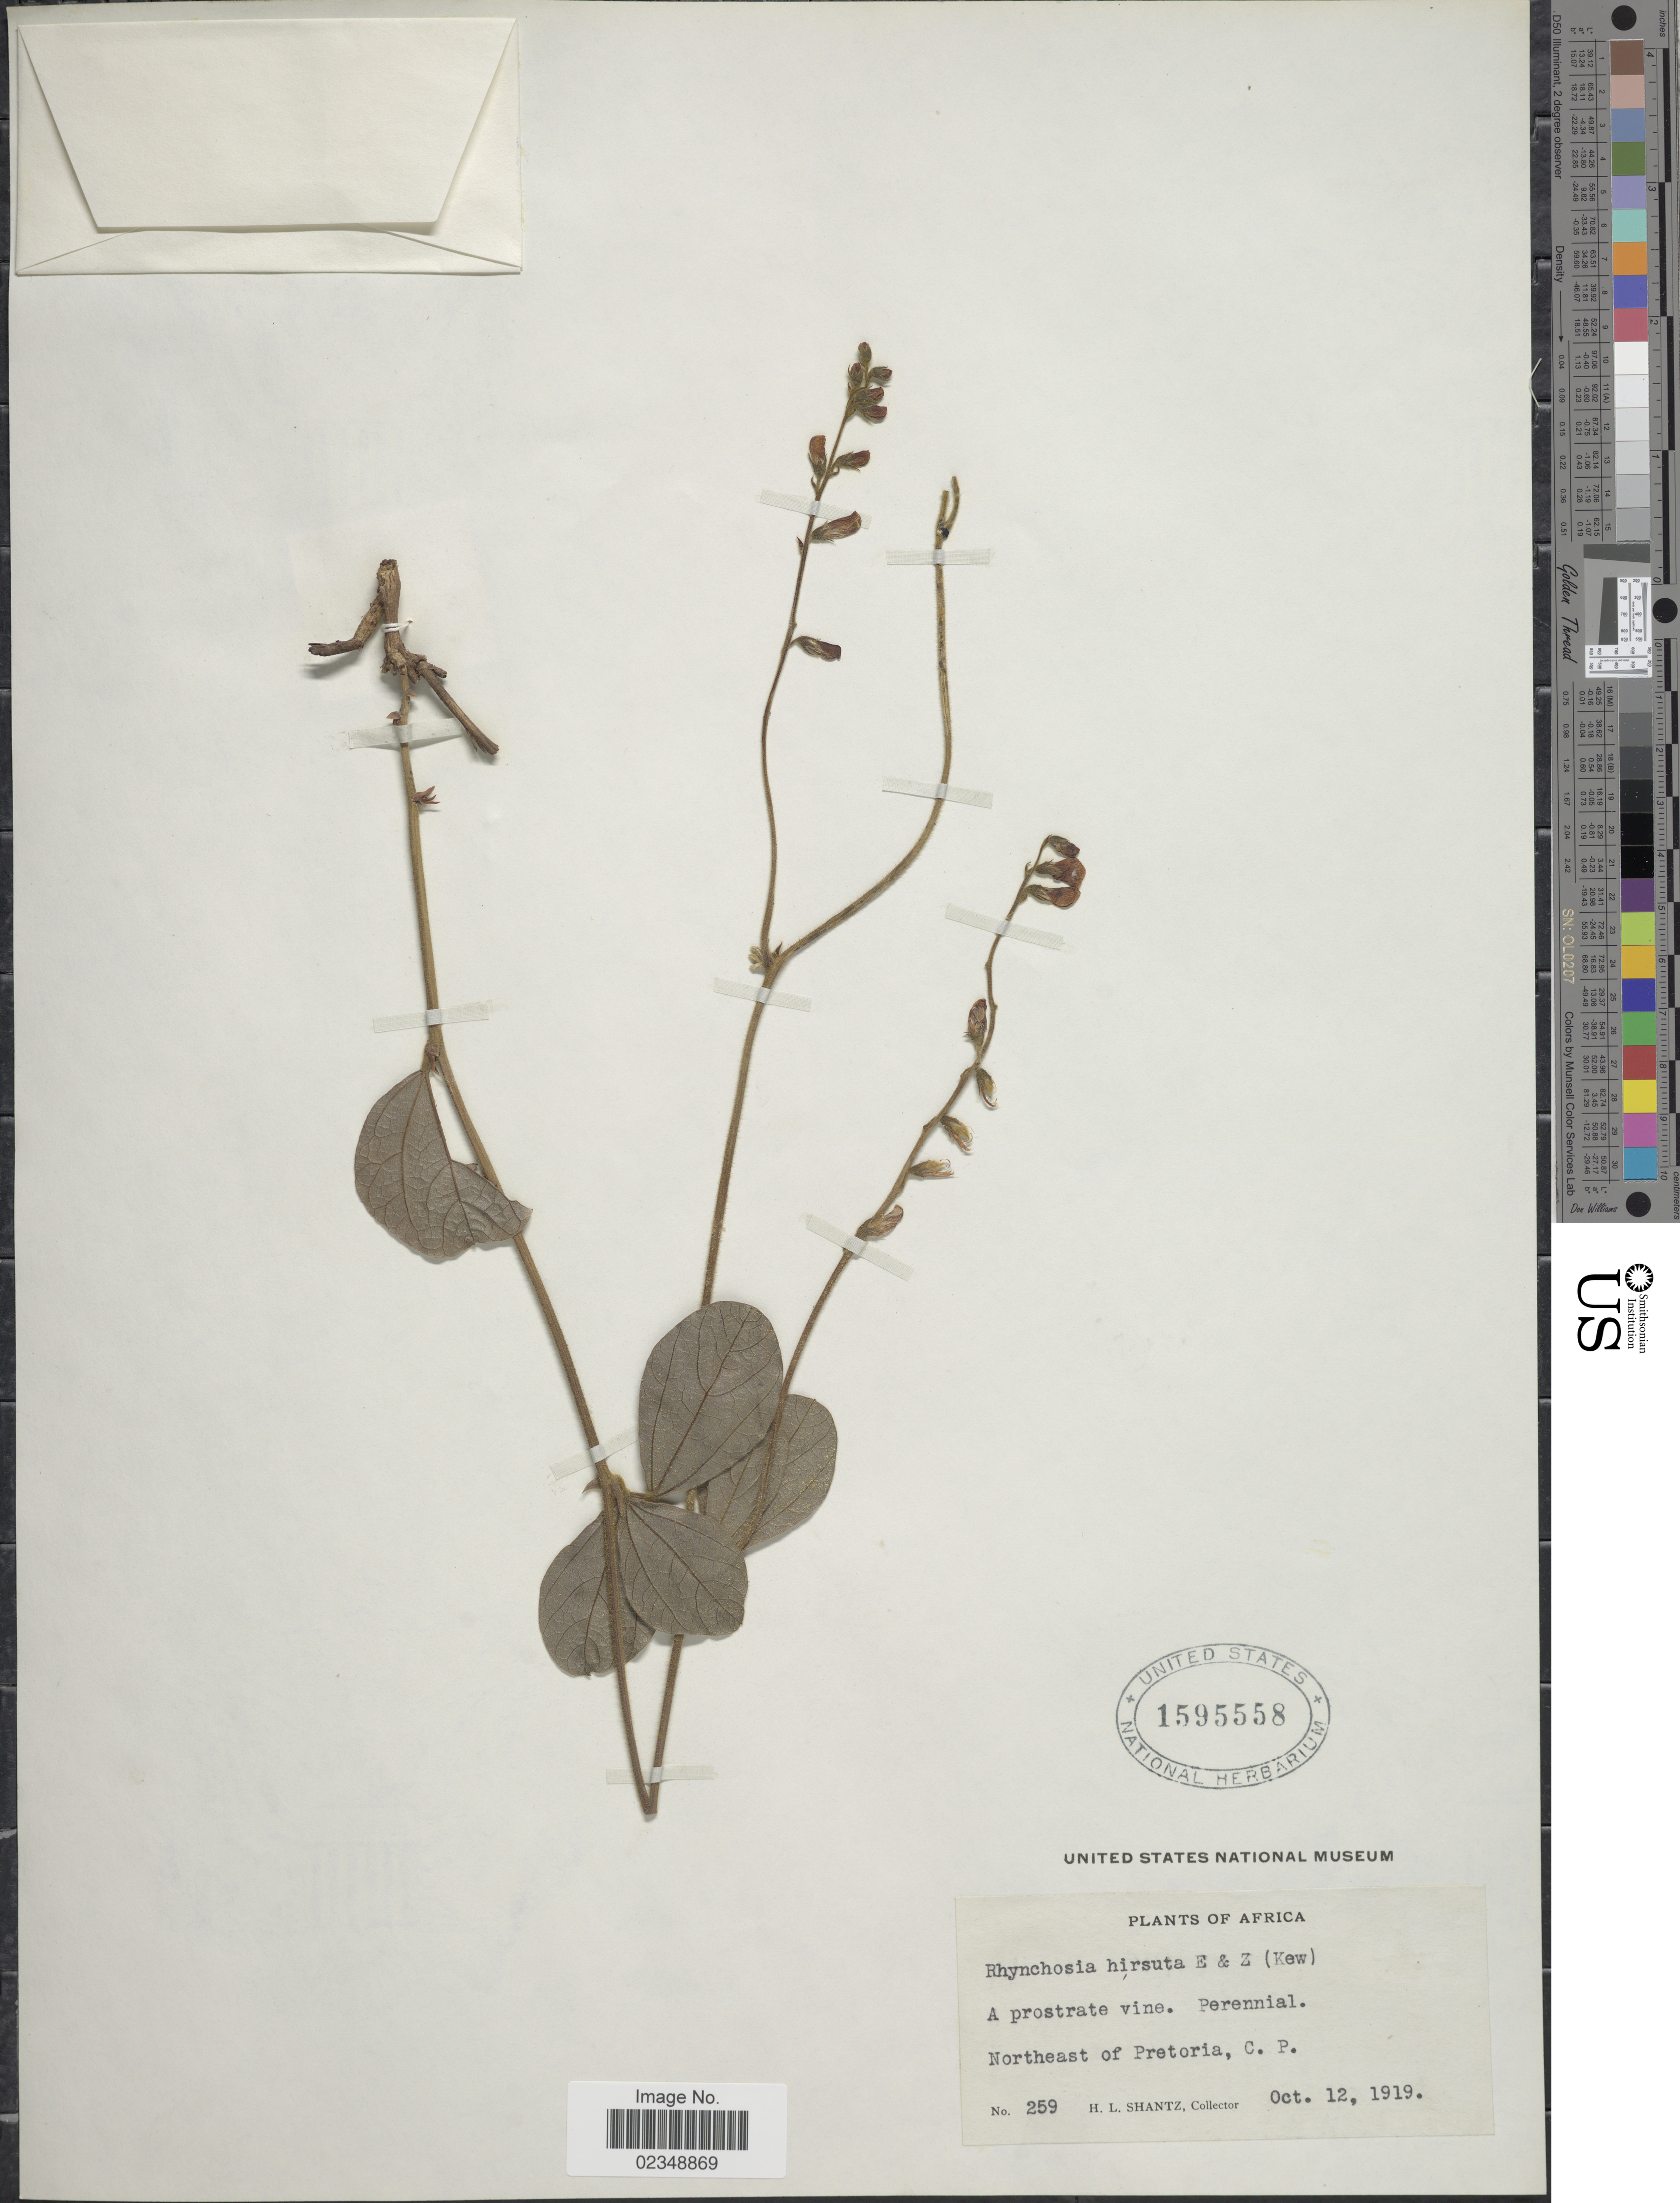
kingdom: Plantae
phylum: Tracheophyta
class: Magnoliopsida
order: Fabales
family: Fabaceae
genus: Rhynchosia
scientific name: Rhynchosia hirsuta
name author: Eckl. & Zeyh.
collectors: H. Shantz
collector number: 259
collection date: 1919-10-12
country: South Africa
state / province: Gauteng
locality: Africa. Northeast of Pretoria, C.P.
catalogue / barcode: US 1595558